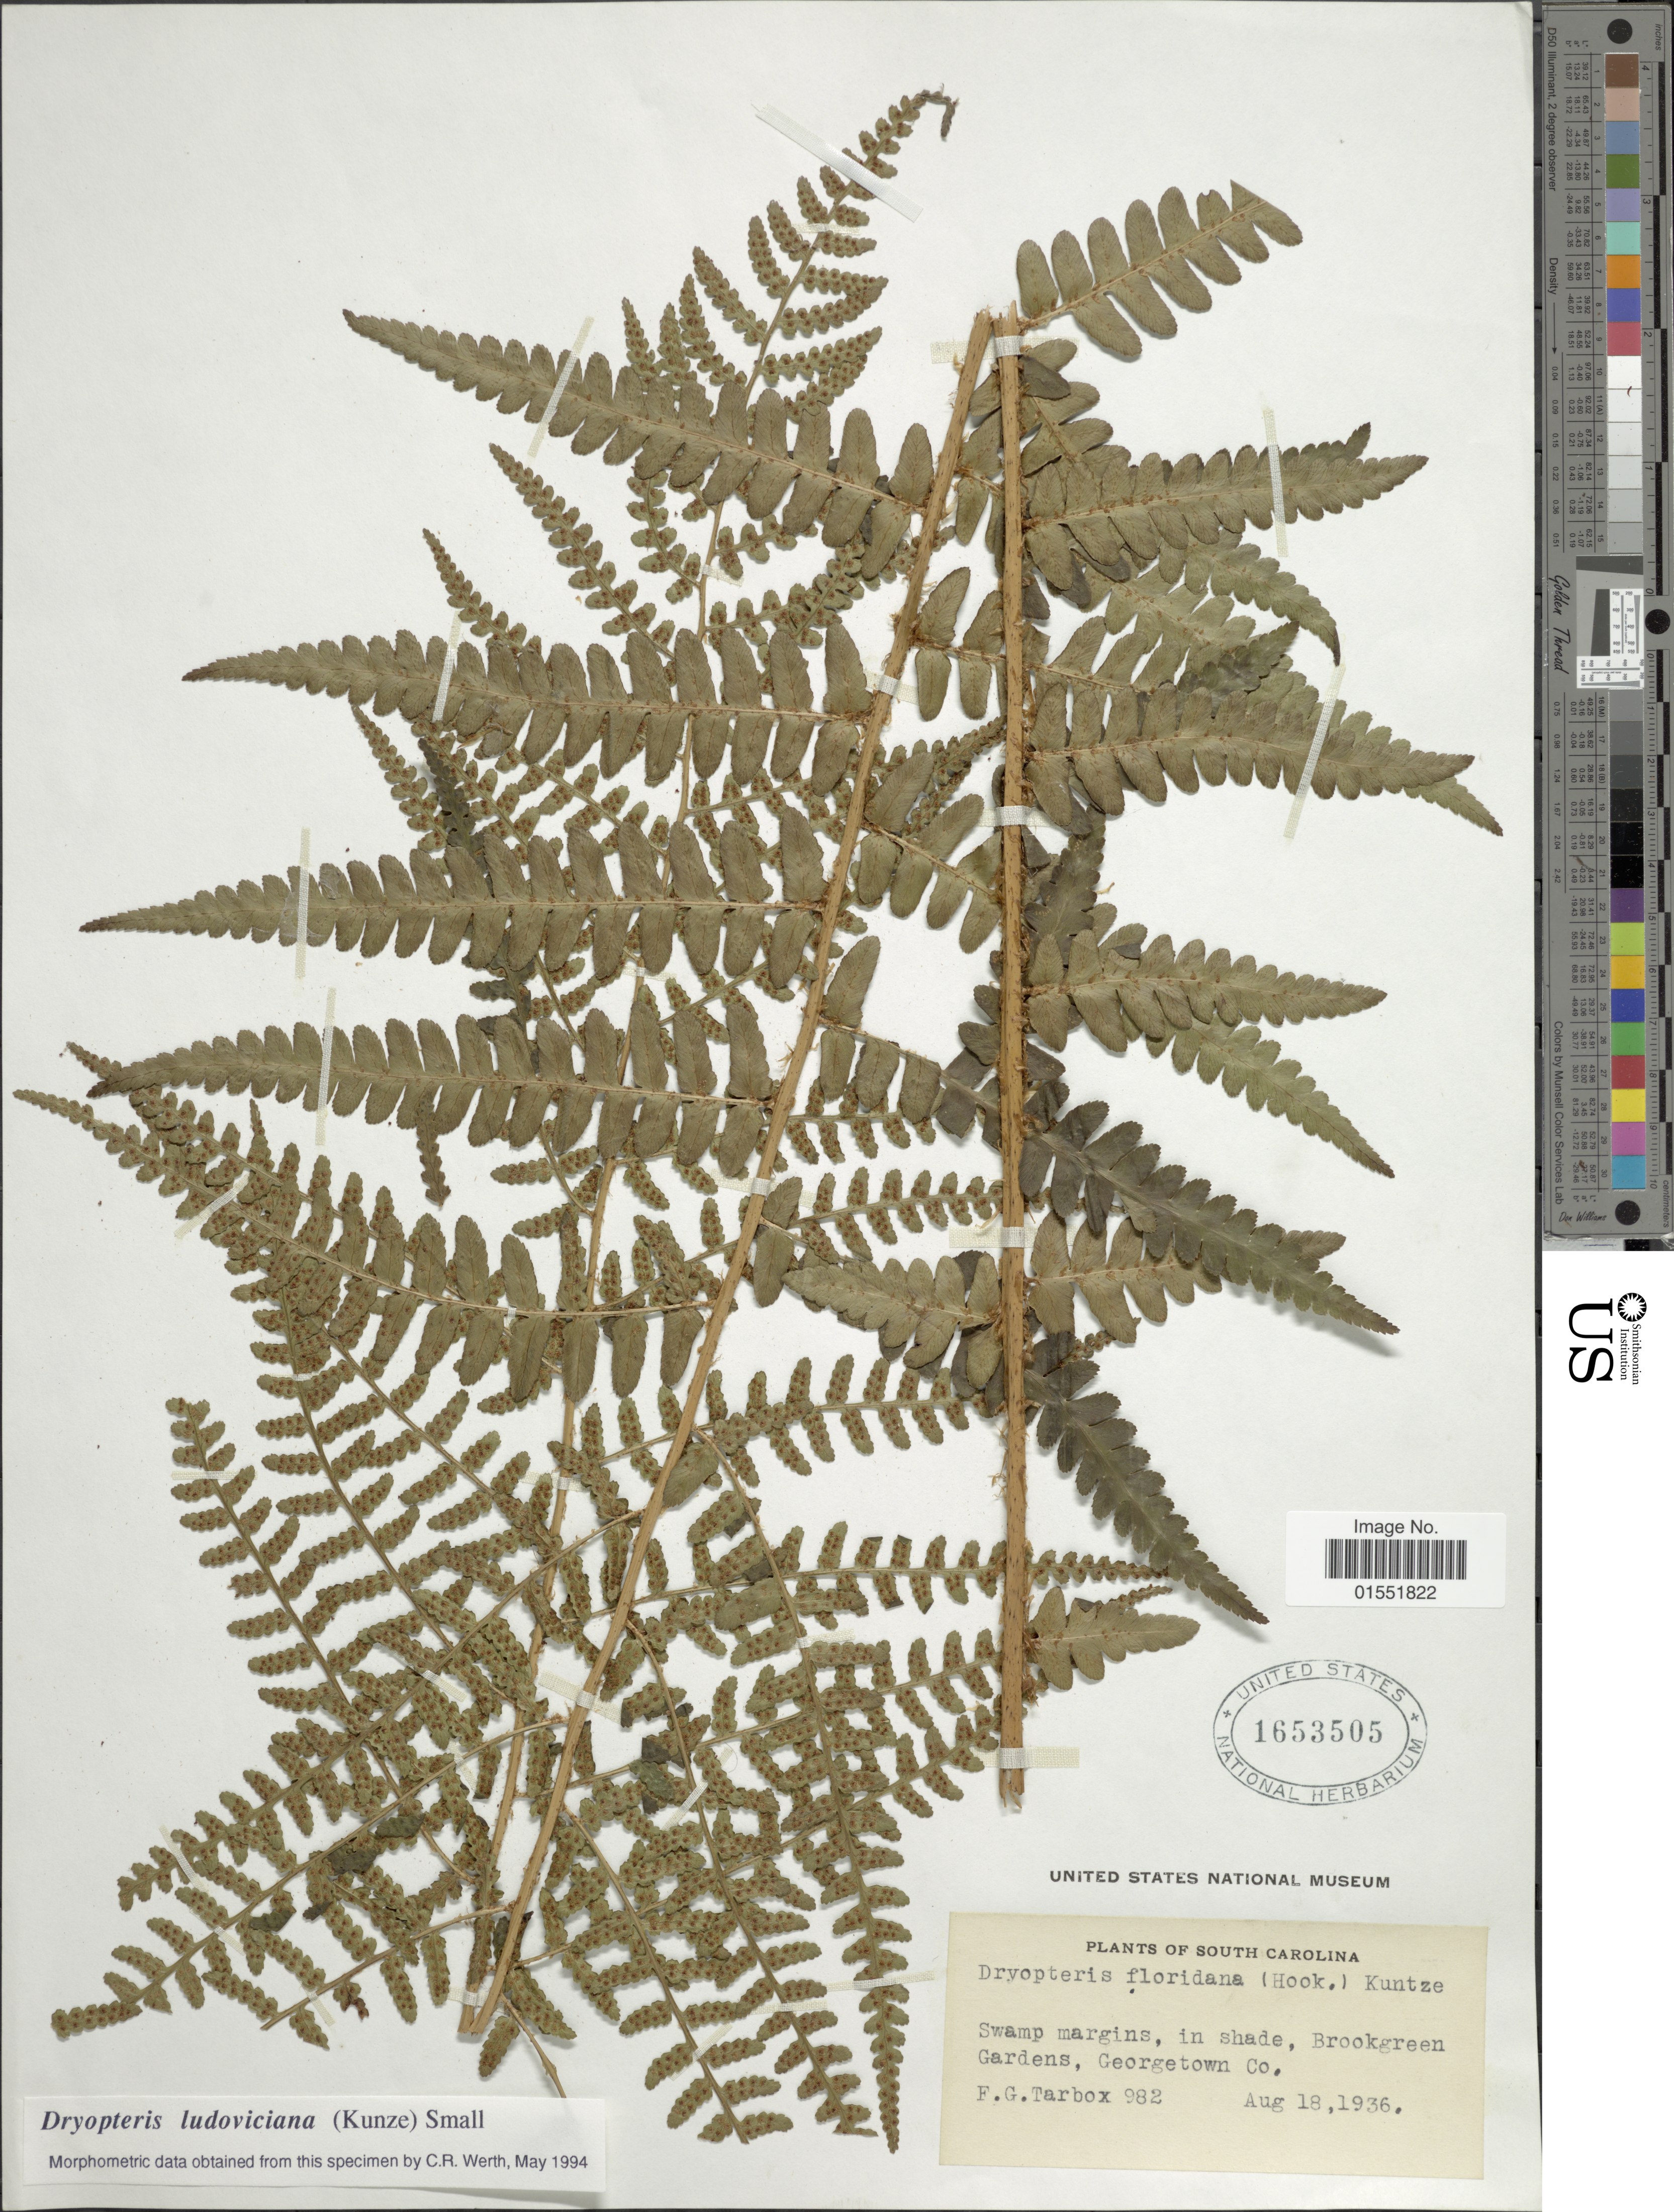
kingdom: Plantae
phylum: Tracheophyta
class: Polypodiopsida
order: Polypodiales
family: Dryopteridaceae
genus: Dryopteris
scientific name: Dryopteris ludoviciana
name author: (Kunze) Small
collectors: F. Tarbox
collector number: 982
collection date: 1936-08-18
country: United States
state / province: South Carolina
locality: Swamp margins, in shade, Brookgreen Gardens, Georgetown Co.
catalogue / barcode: US 1653505